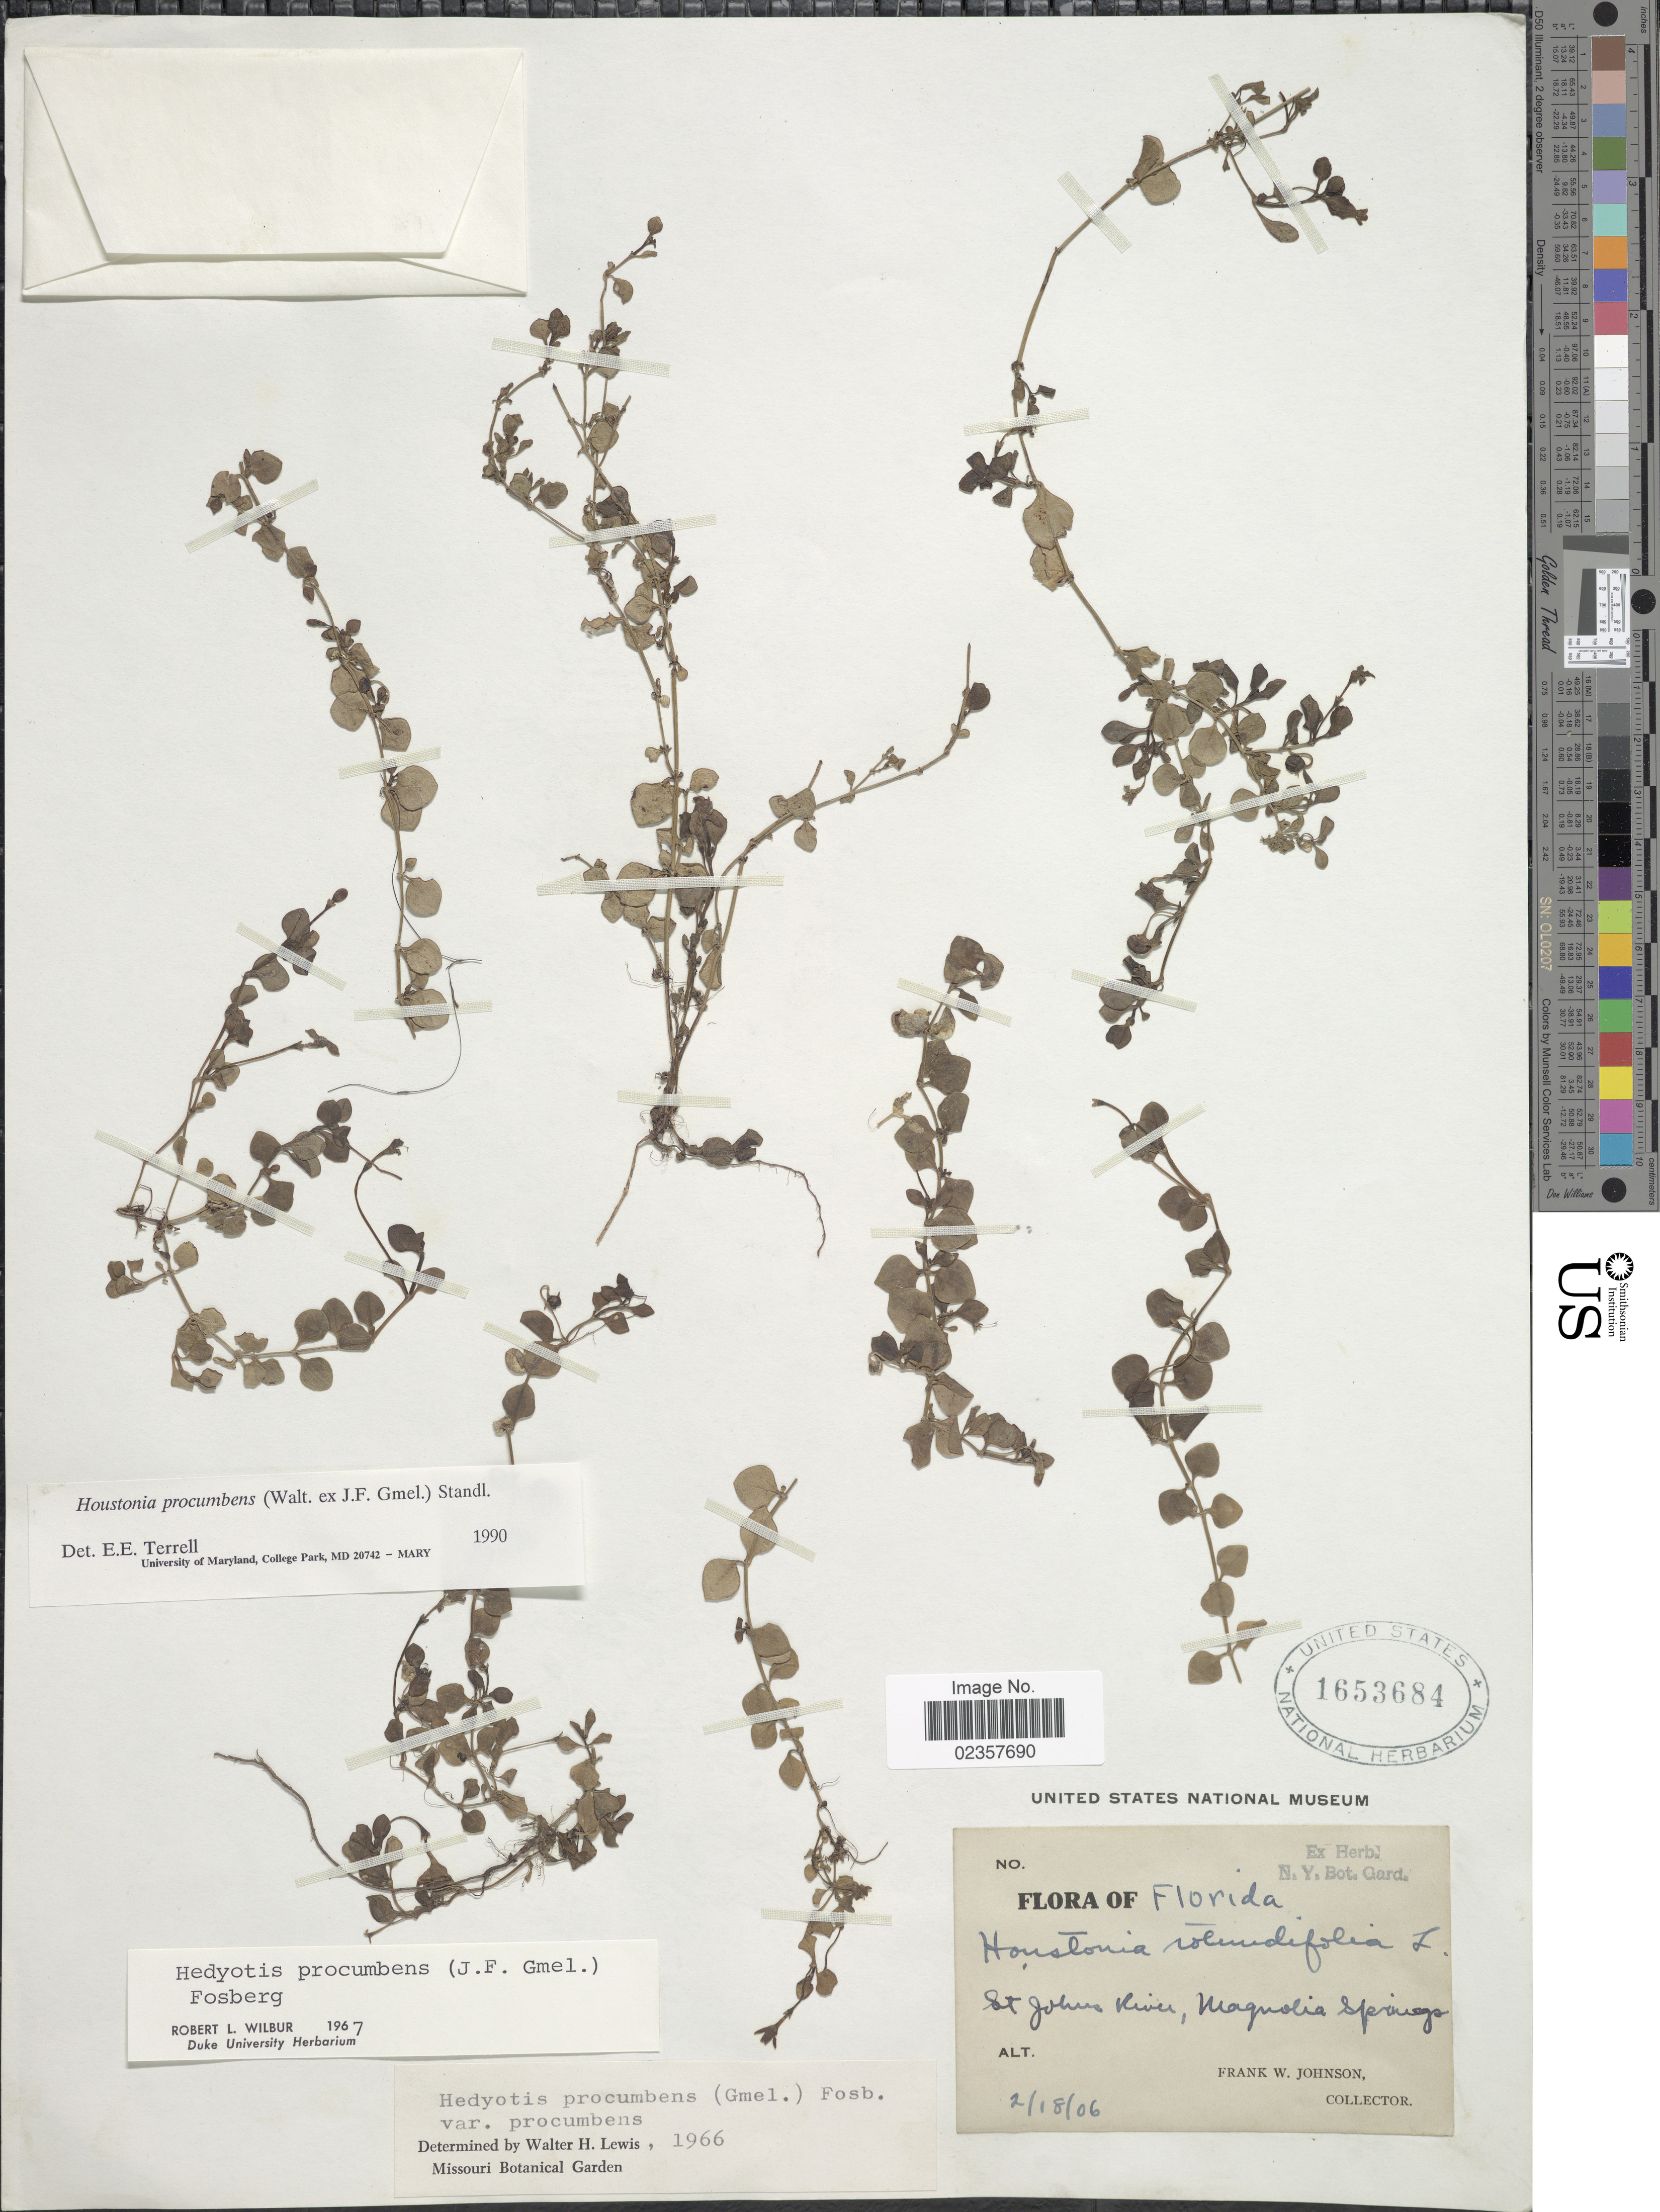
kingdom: Plantae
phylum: Tracheophyta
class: Magnoliopsida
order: Gentianales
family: Rubiaceae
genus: Houstonia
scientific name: Houstonia procumbens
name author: (Walter ex J.F. Gmel.) Standl.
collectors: F. W. Johnson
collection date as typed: Transcribed d/m/y: 18/2/6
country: United States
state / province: Florida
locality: Florida. St. John River, Magnolia Springs.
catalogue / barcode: US 1653684